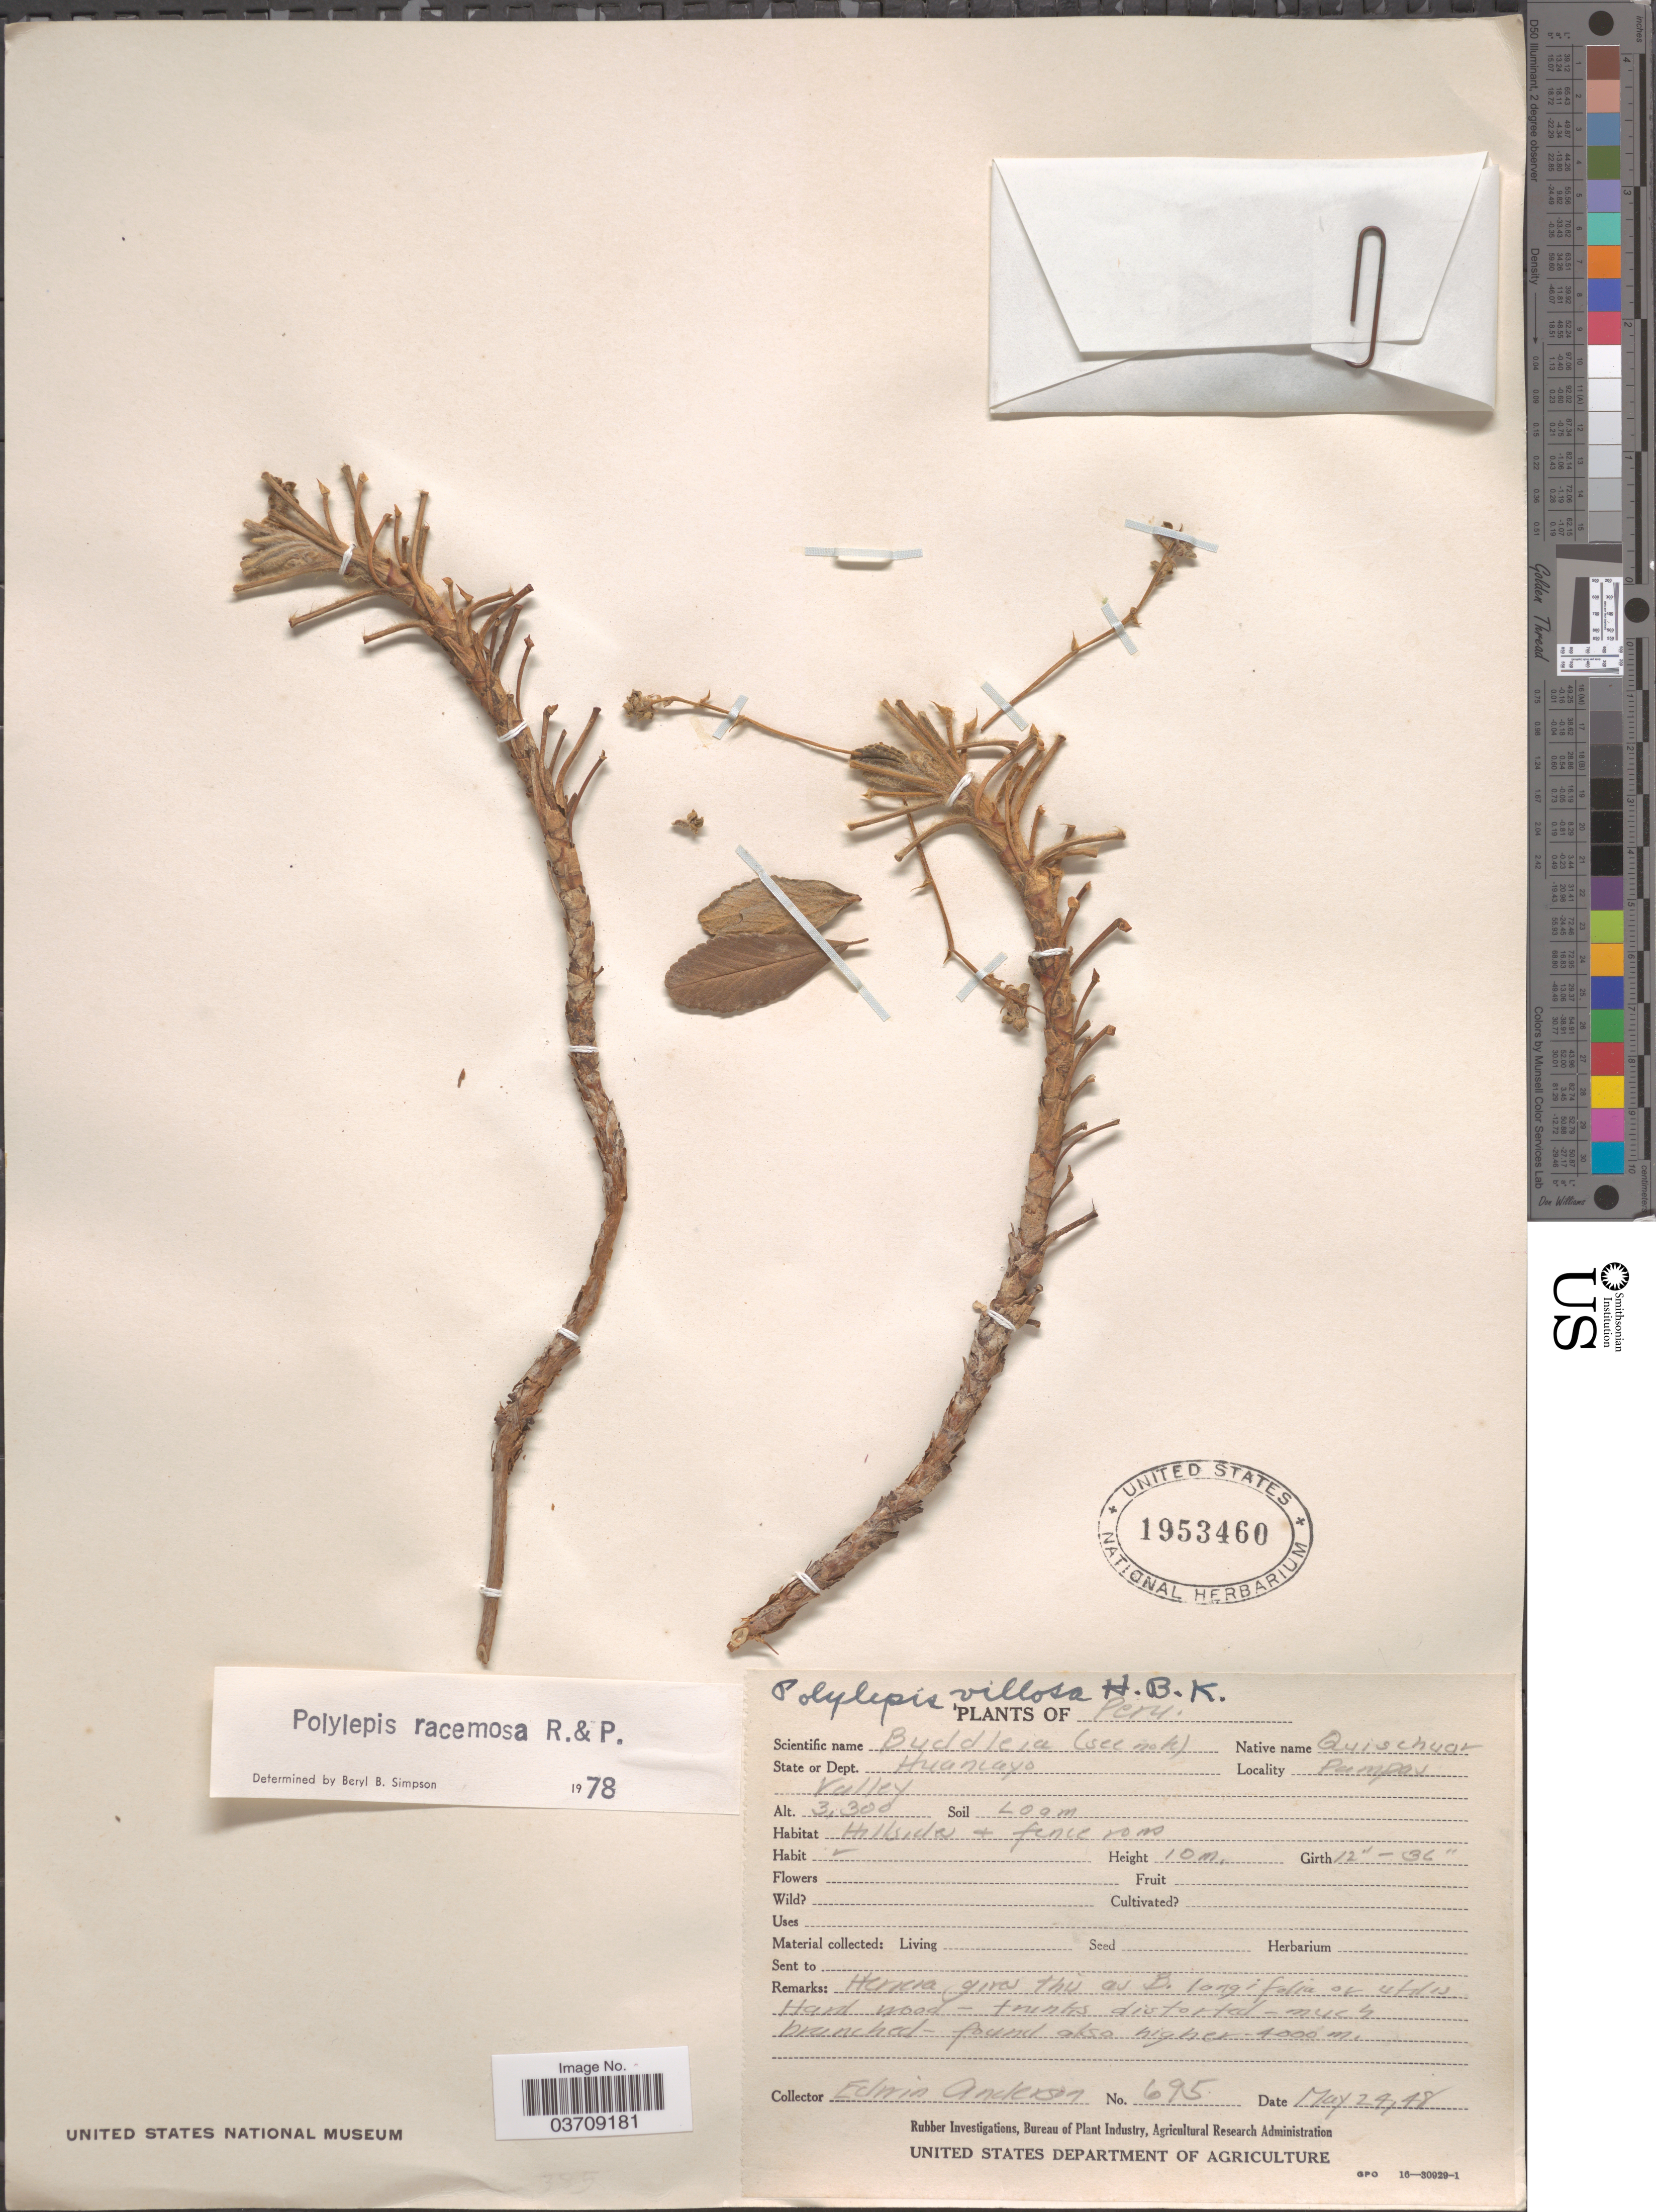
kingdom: Plantae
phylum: Tracheophyta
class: Magnoliopsida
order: Rosales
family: Rosaceae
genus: Polylepis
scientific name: Polylepis racemosa subsp. racemosa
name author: Ruiz & Pav.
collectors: E. Anderson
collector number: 695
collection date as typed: Transcribed d/m/y: 24/5/48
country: Peru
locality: State or Dept. Huancayo Valley. Pampas.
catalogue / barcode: US 1953460